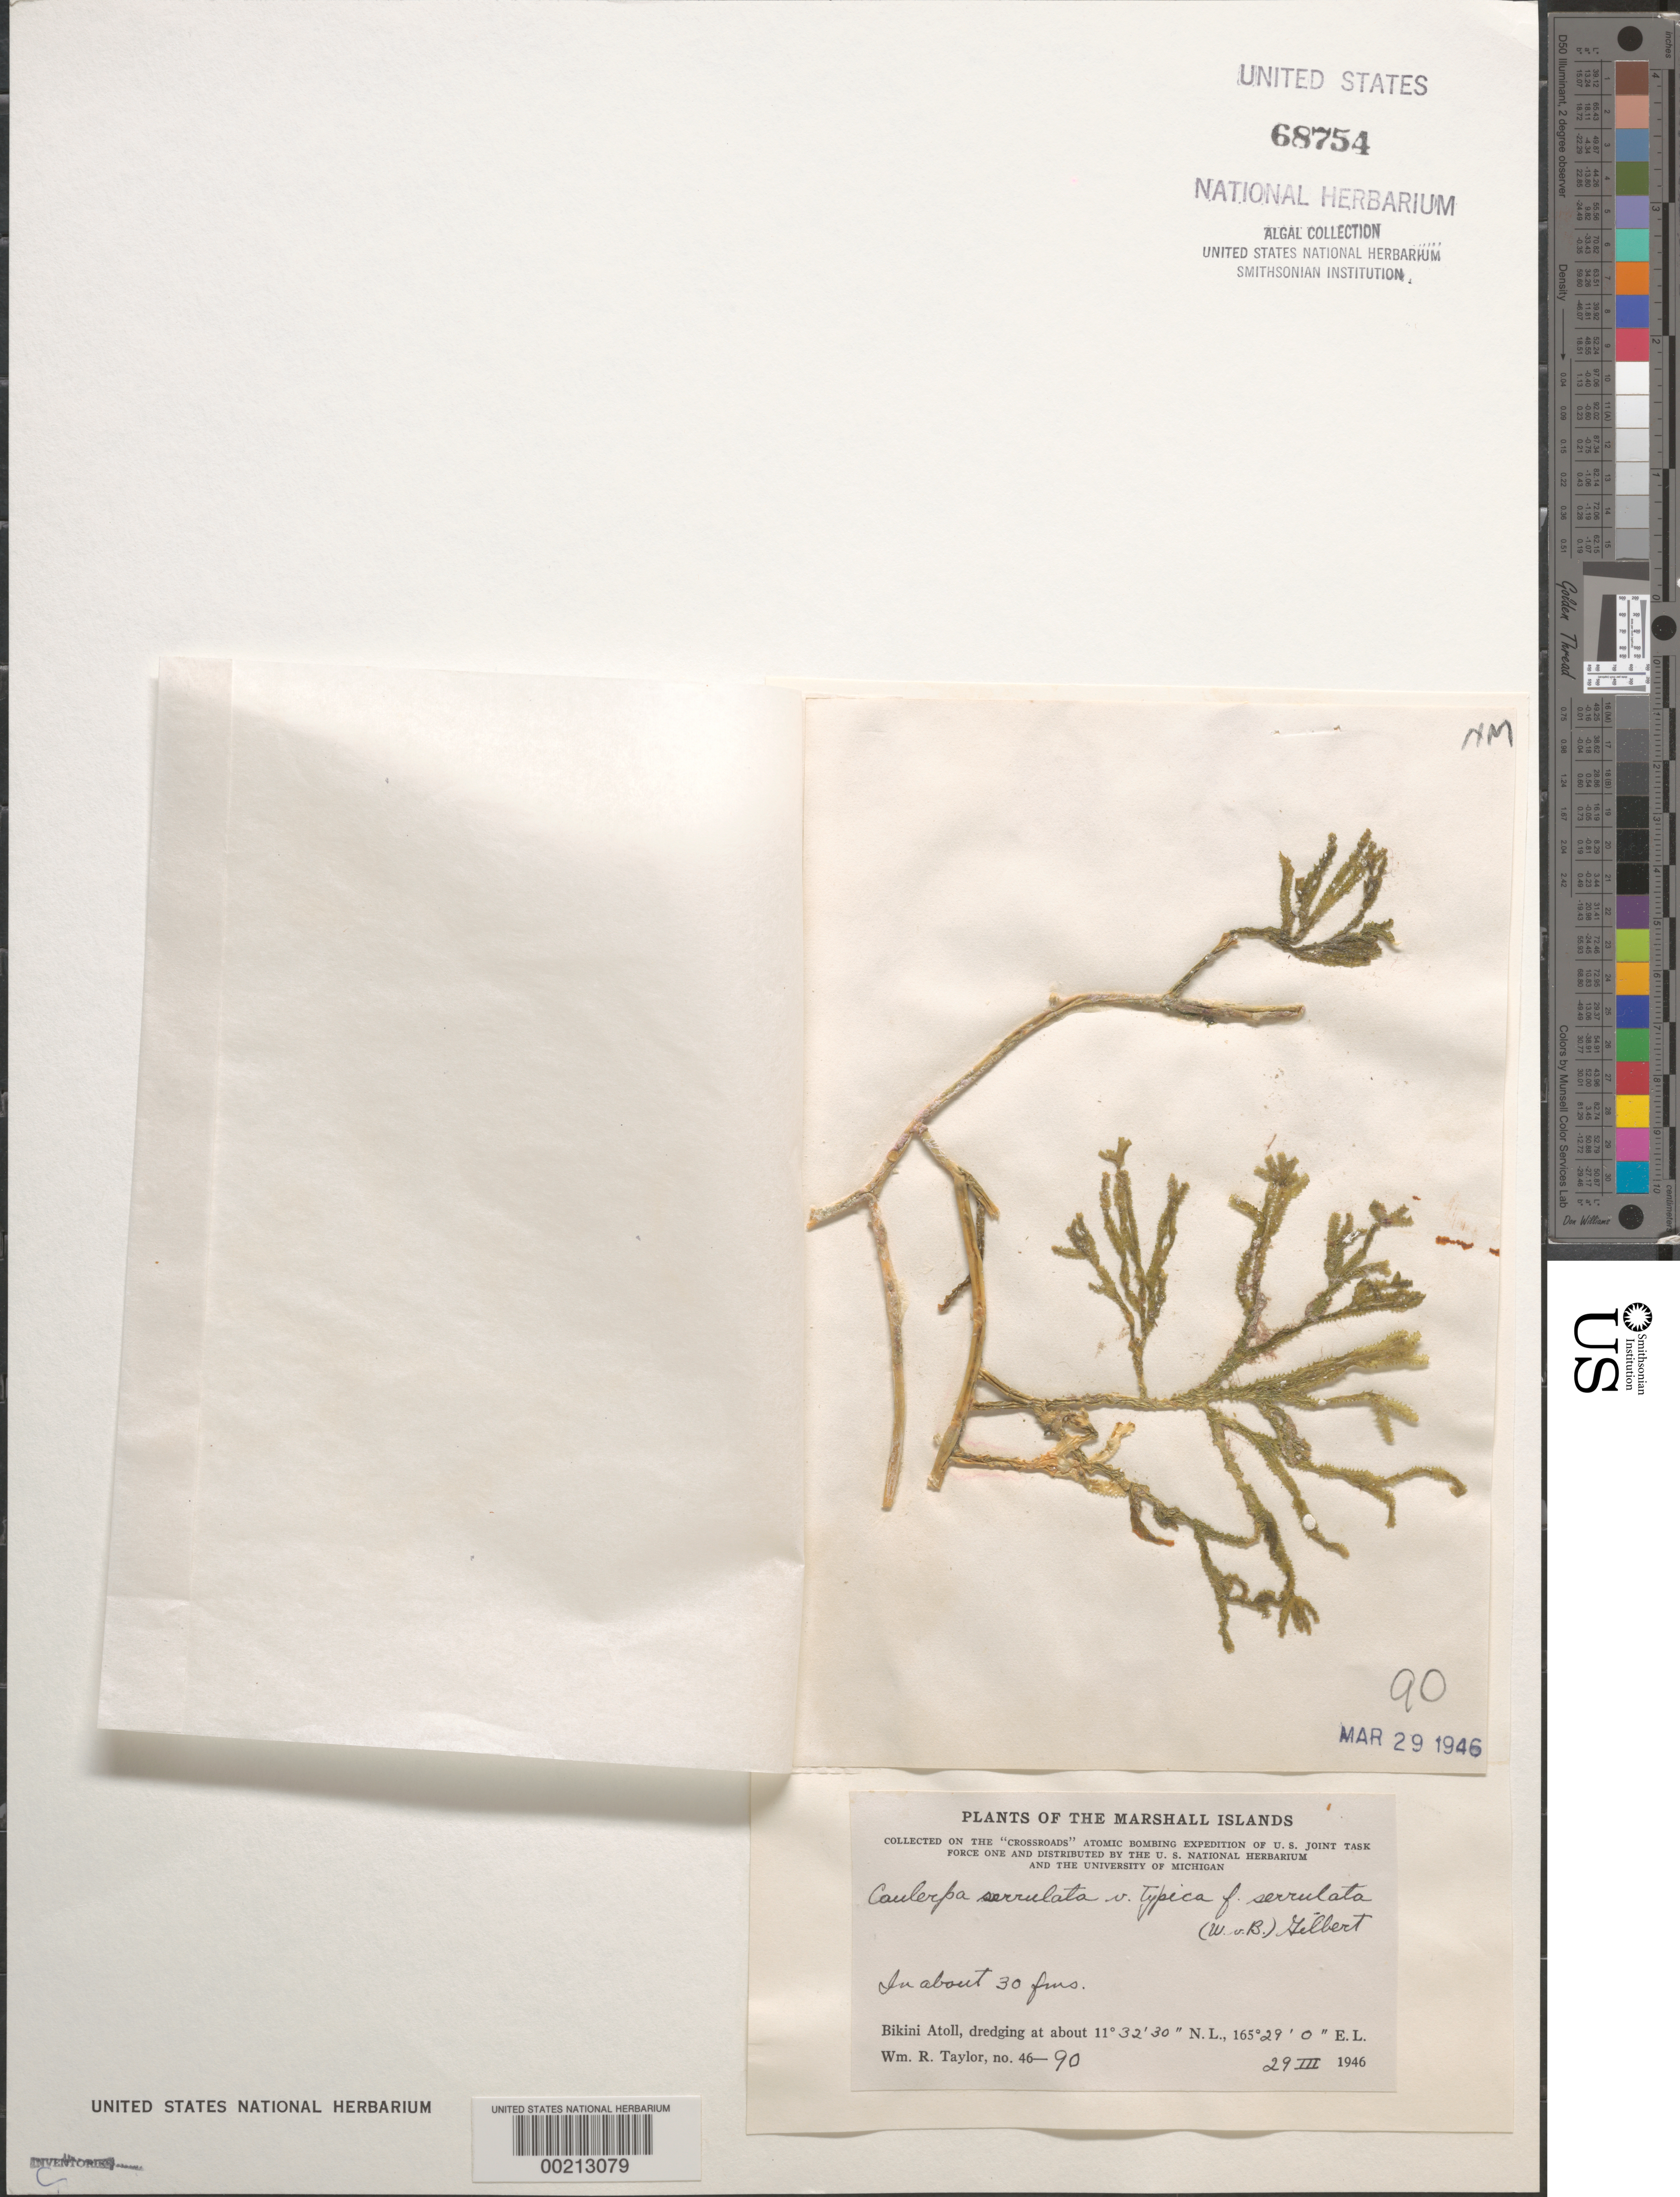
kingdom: Plantae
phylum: Chlorophyta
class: Ulvophyceae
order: Bryopsidales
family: Caulerpaceae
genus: Caulerpa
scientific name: Caulerpa serrulata var. typica forma serrulata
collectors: W. R. Taylor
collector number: WRT 46-90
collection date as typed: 29 Mar 1946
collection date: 1946-03-29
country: Marshall Islands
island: Bikini Atoll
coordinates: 11 32' 30" N, 165 29' E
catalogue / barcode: US 68754